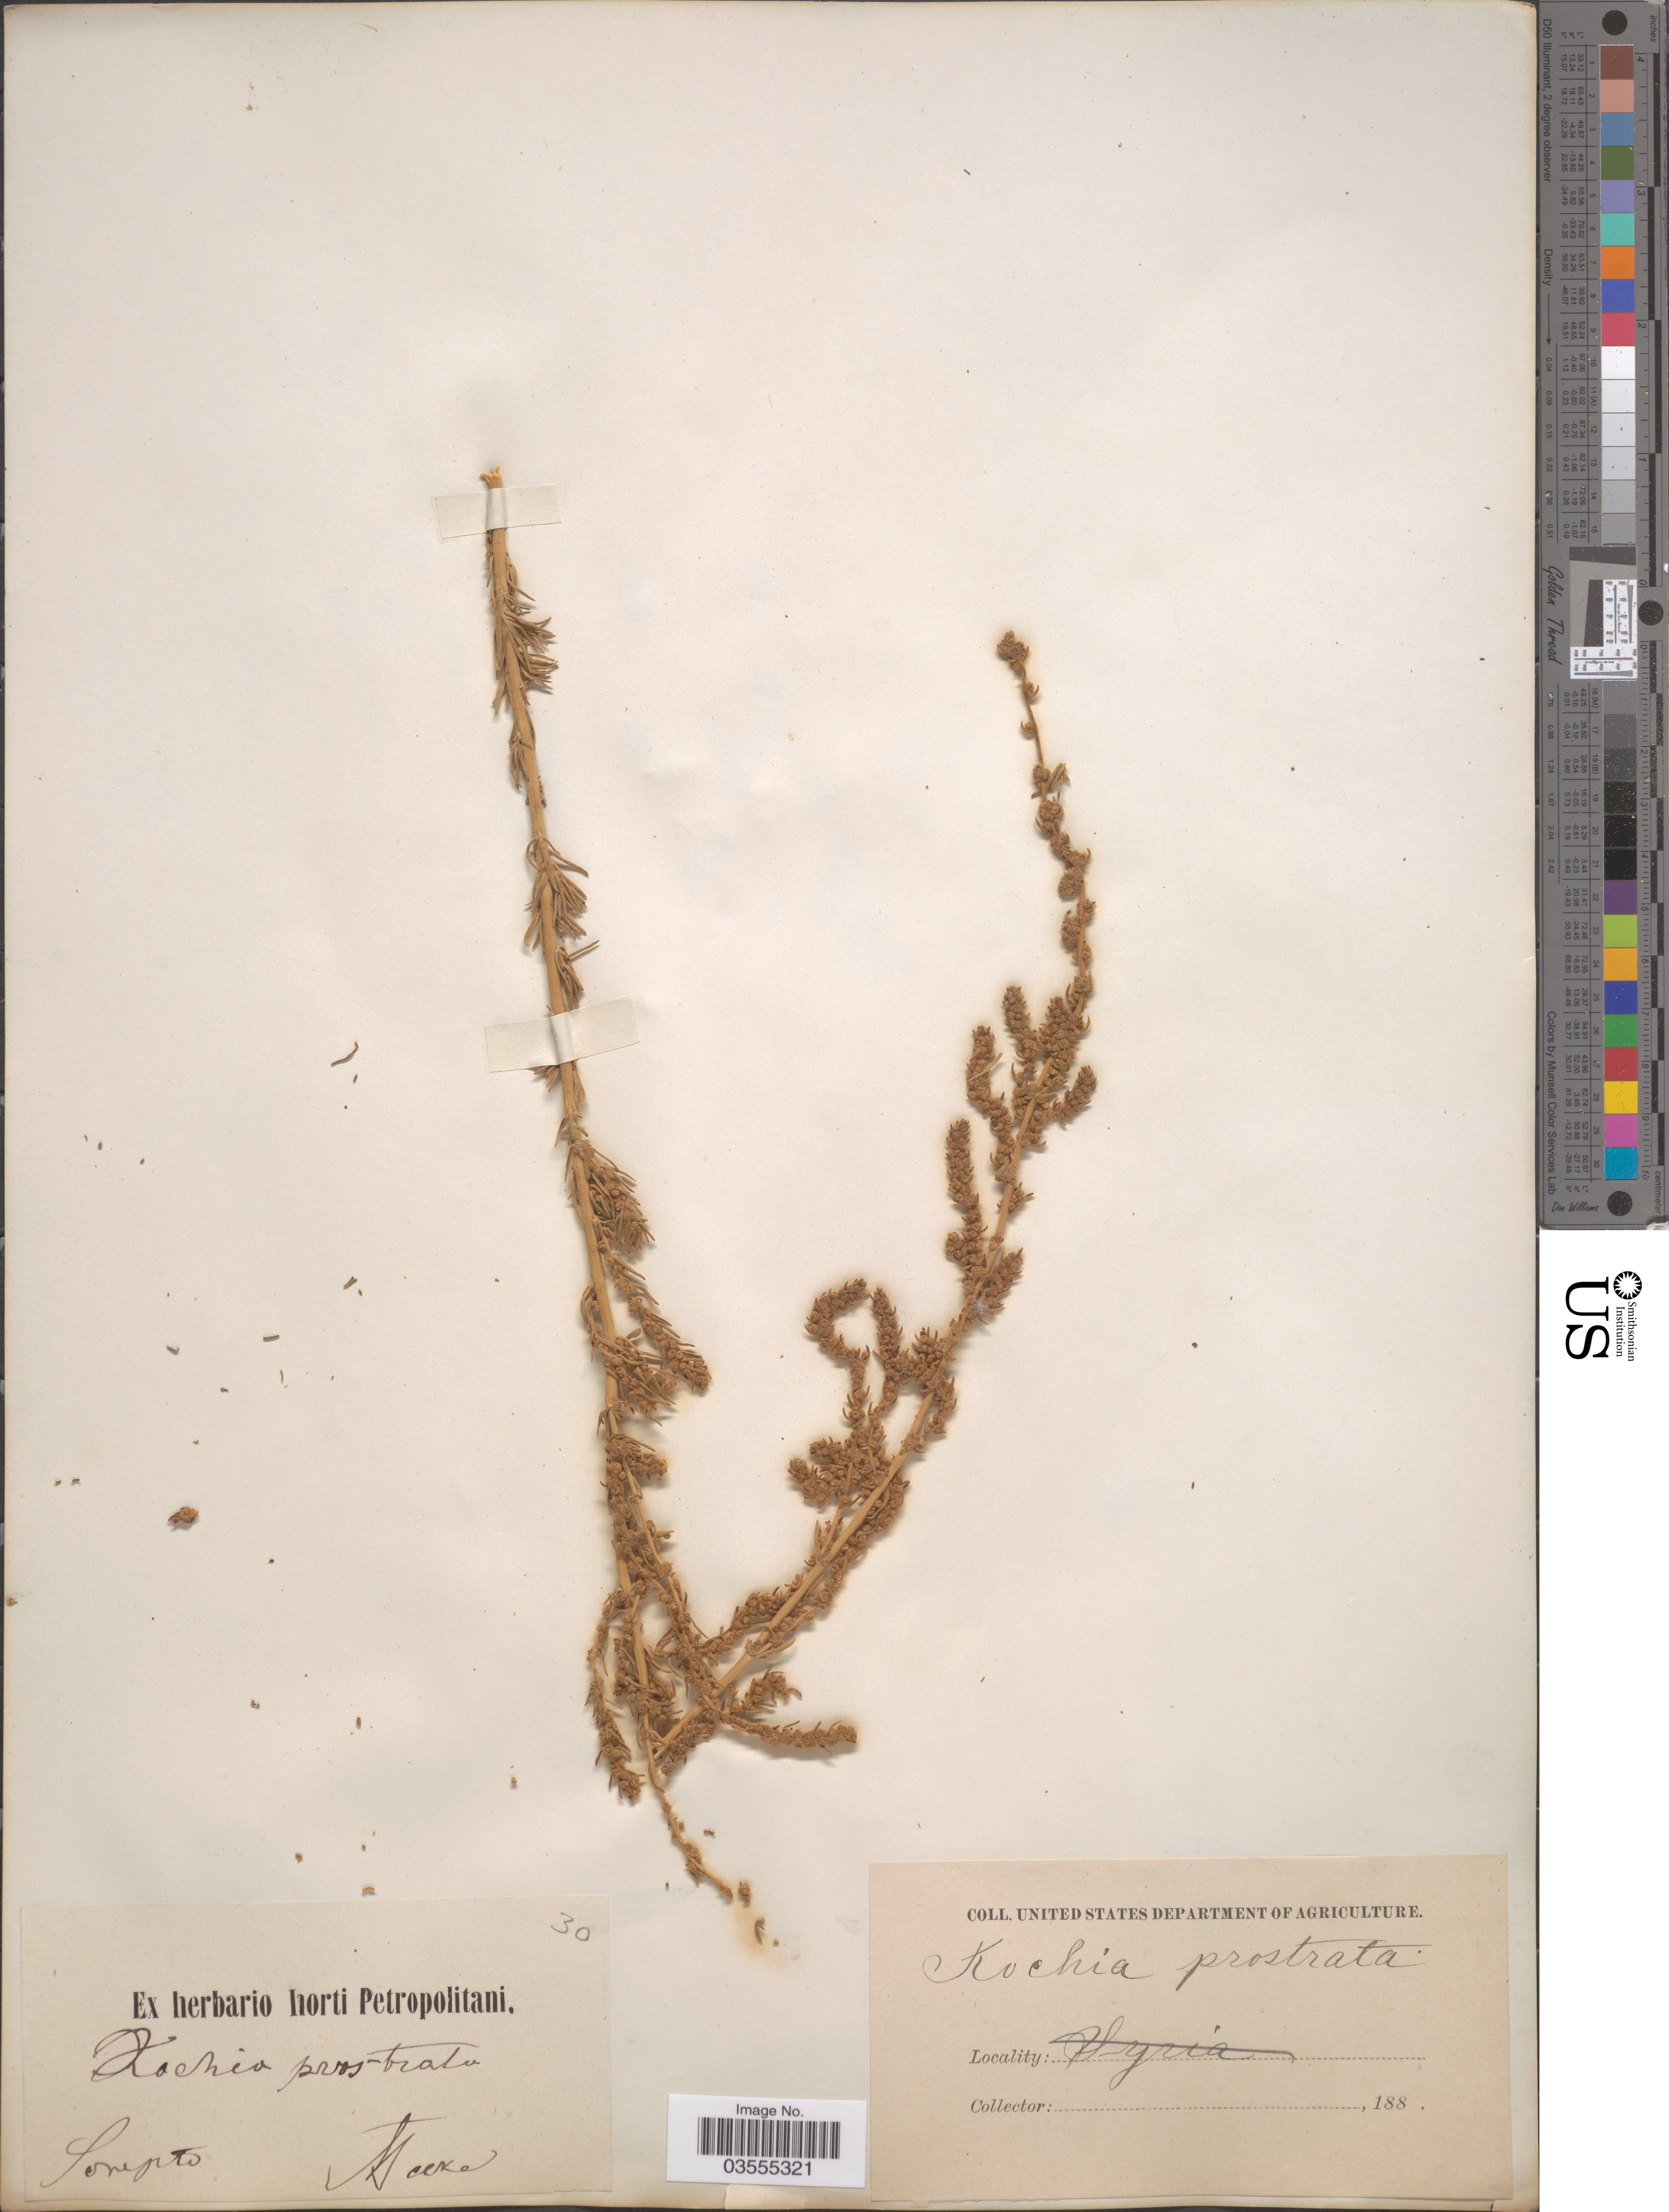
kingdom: Plantae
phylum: Tracheophyta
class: Magnoliopsida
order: Caryophyllales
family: Amaranthaceae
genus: Bassia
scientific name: Bassia prostrata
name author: (L.) Beck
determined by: U.S. National Herbarium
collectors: A. Becker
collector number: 30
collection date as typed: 188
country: Russian Federation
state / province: Volgograd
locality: Sarepta.